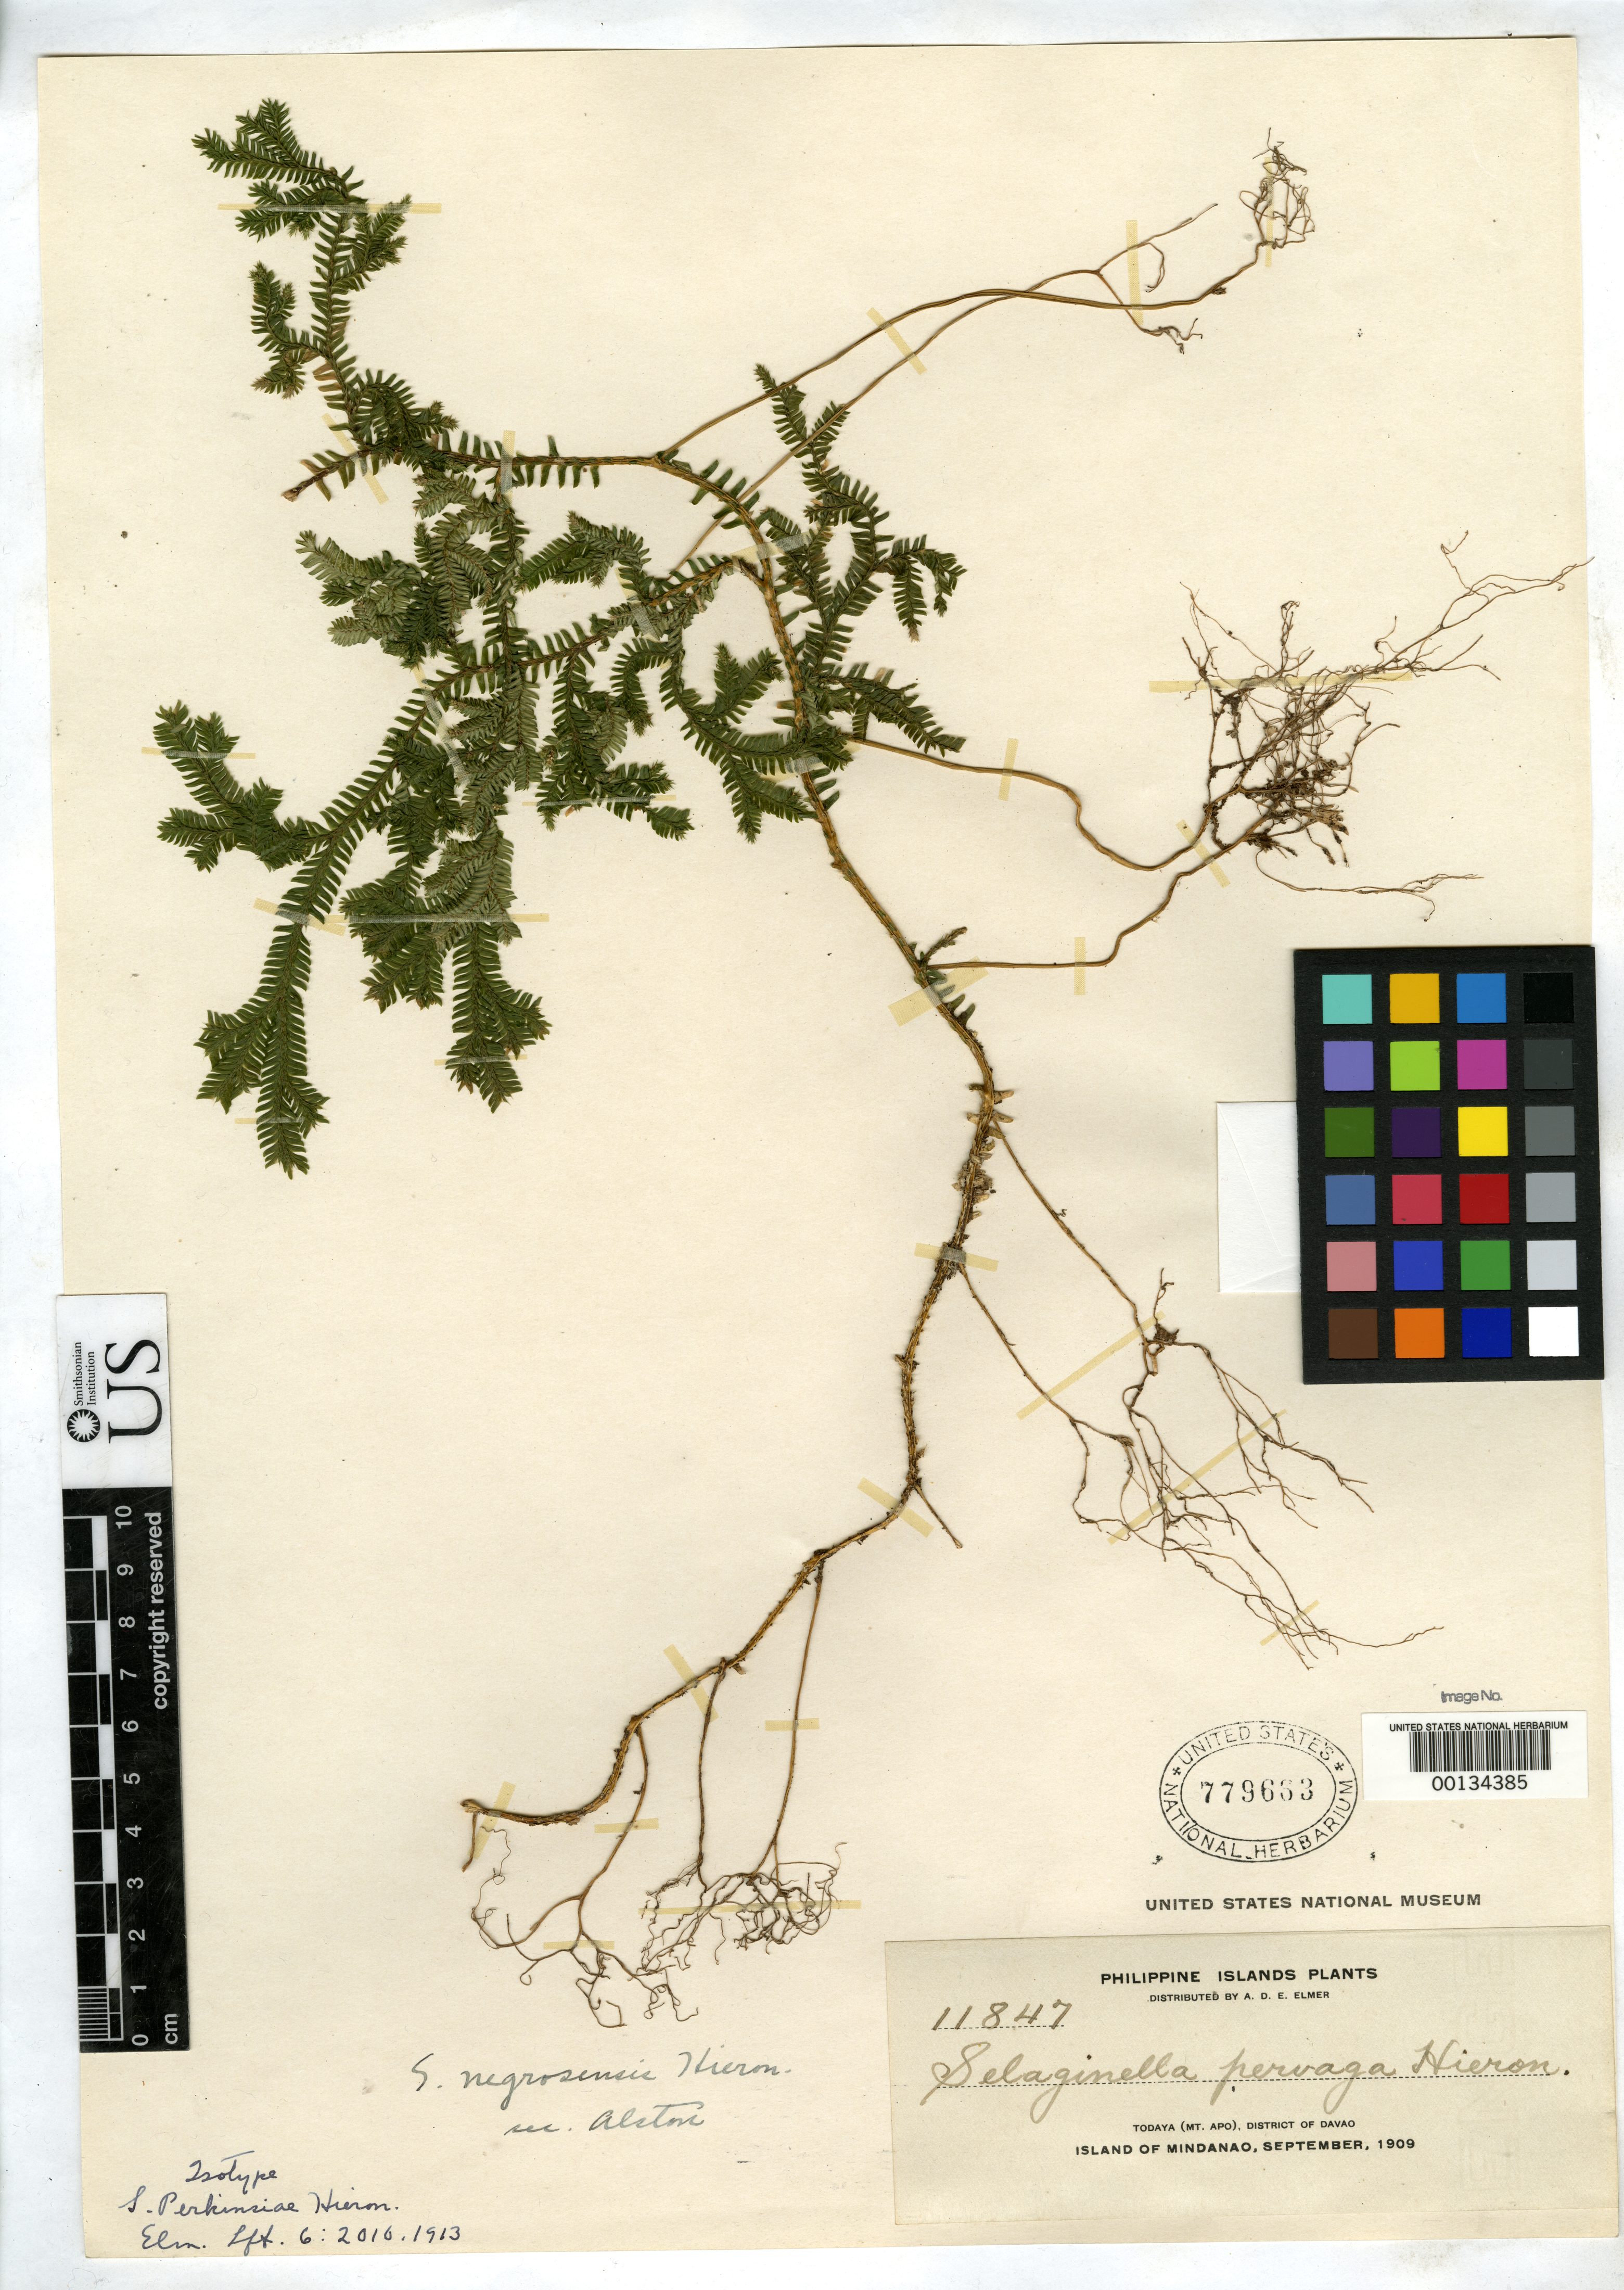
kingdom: Plantae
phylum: Tracheophyta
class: Lycopodiopsida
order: Selaginellales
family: Selaginellaceae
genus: Selaginella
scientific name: Selaginella perkinsiae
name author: Hieron. in Elmer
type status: Isotype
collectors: A. D. E. Elmer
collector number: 11847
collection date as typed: Sep 1909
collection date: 1909-09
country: Philippines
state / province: Davao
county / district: Davao del Sur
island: Mindanao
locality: Todaya, Mt. Apo.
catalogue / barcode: US 779663